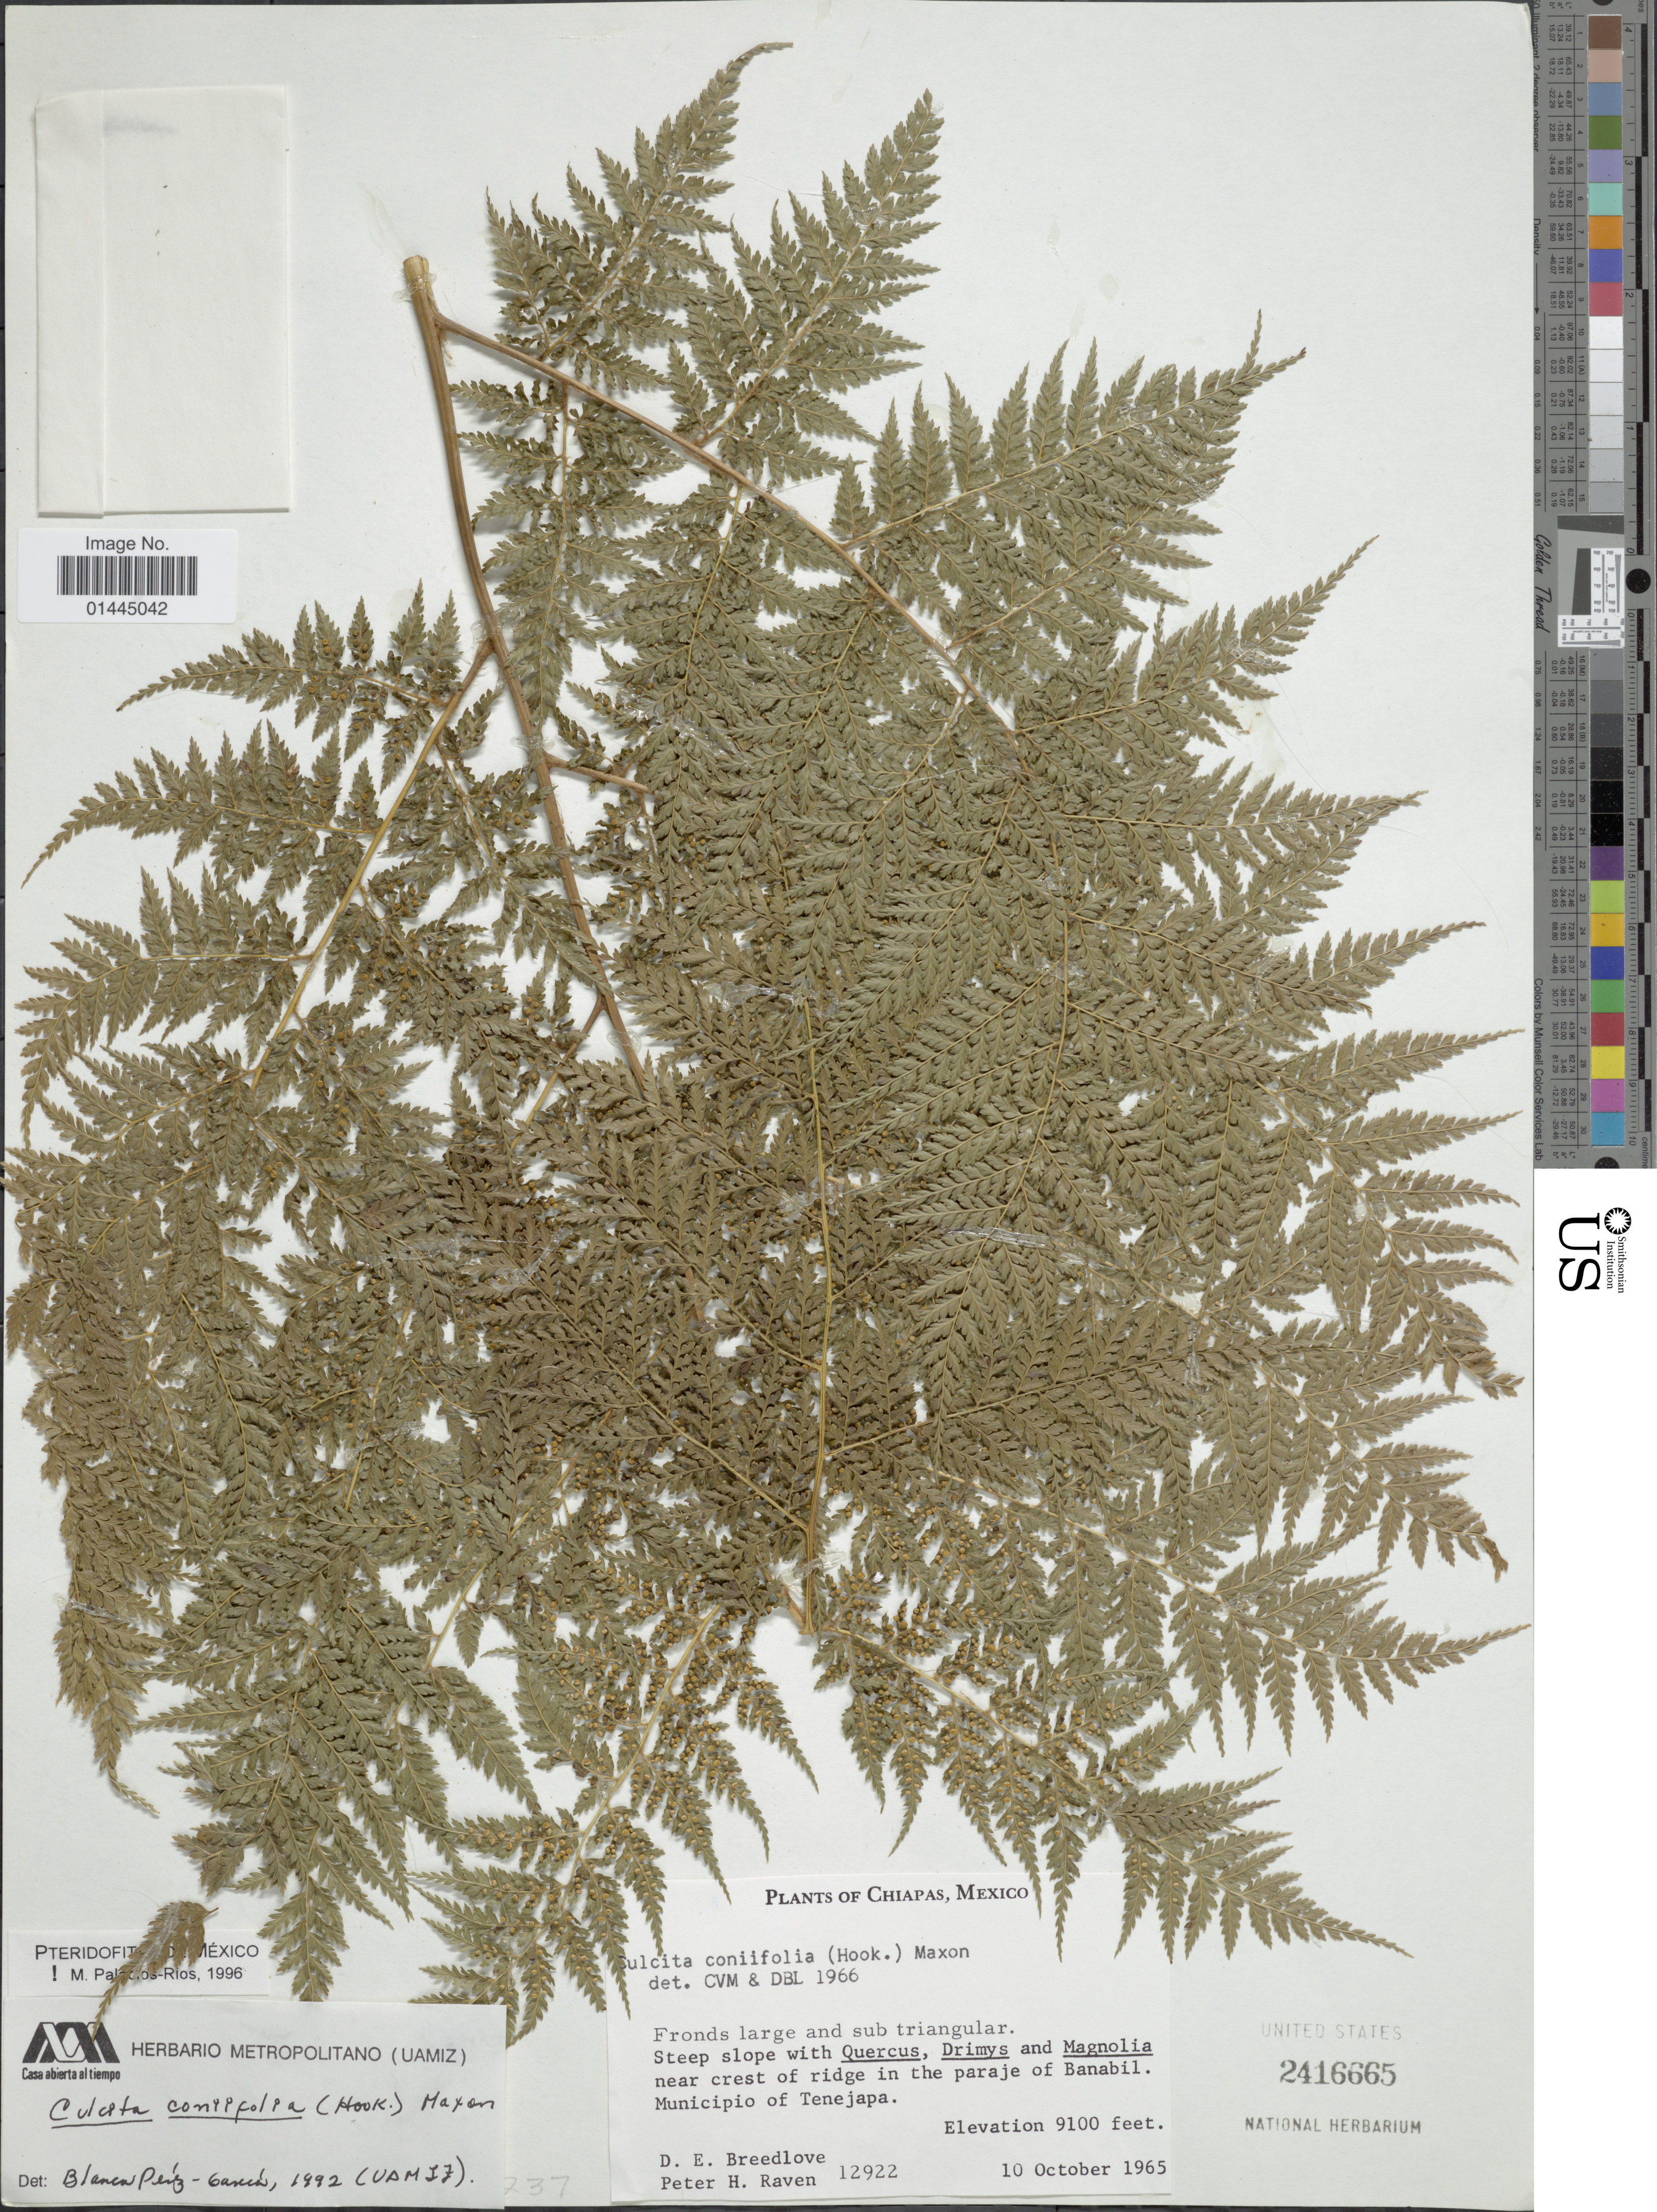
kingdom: Plantae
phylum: Tracheophyta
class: Polypodiopsida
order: Cyatheales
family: Culcitaceae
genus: Culcita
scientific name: Culcita coniifolia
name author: (Hook.) Maxon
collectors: D. E. Breedlove & P. Raven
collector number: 12922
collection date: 1965-10-10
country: Mexico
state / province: Chiapas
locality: Steep slope near crest of ridge in the paraje of Banabil, Municipio of Tenejapa.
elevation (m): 2774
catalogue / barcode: US 2416665